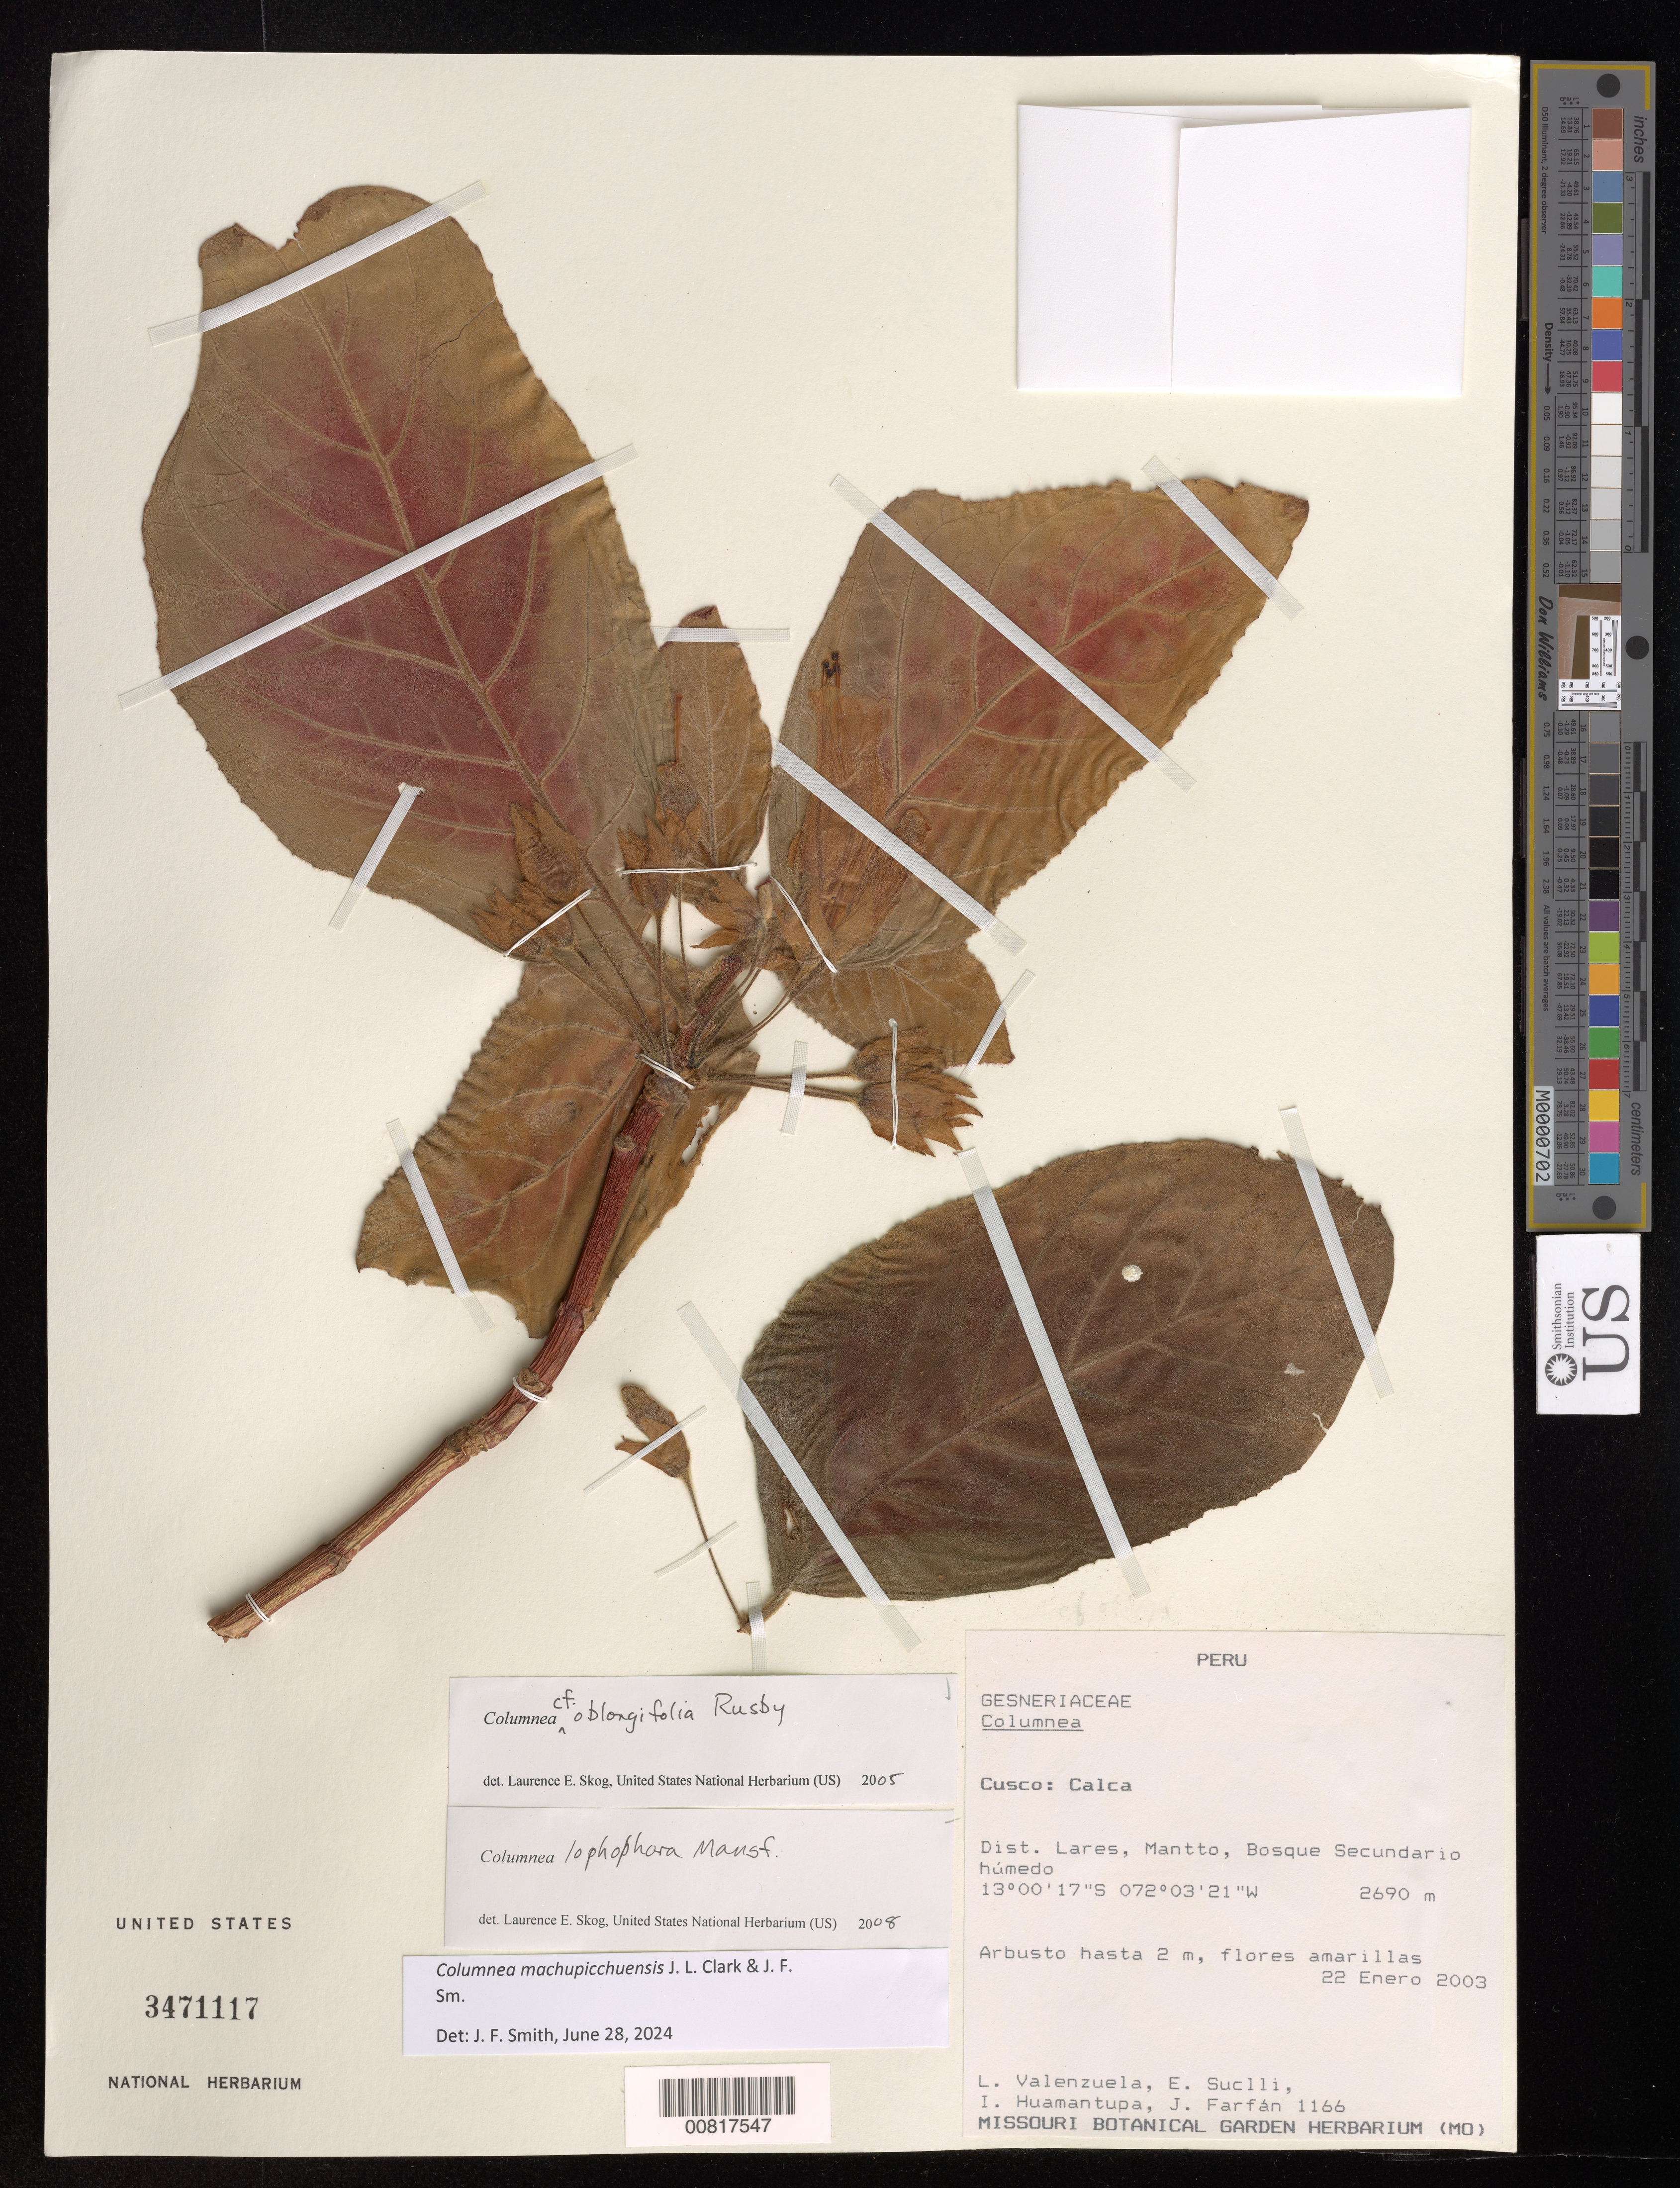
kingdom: Plantae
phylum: Tracheophyta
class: Magnoliopsida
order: Lamiales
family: Gesneriaceae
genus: Columnea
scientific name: Columnea machupicchuensis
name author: J.L. Clark & J.F. Sm.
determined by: Skog, Laurence E.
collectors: L. Valenzuela, E. Suclli, I. Huamantupa & J. Farfán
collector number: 1166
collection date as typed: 22 Jan 2003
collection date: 2003-01-22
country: Peru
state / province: Cusco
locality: Cusco: Calca. Dist. Lares, Mantto.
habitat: Bosque secundario húmedo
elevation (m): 2690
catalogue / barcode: US 3471117